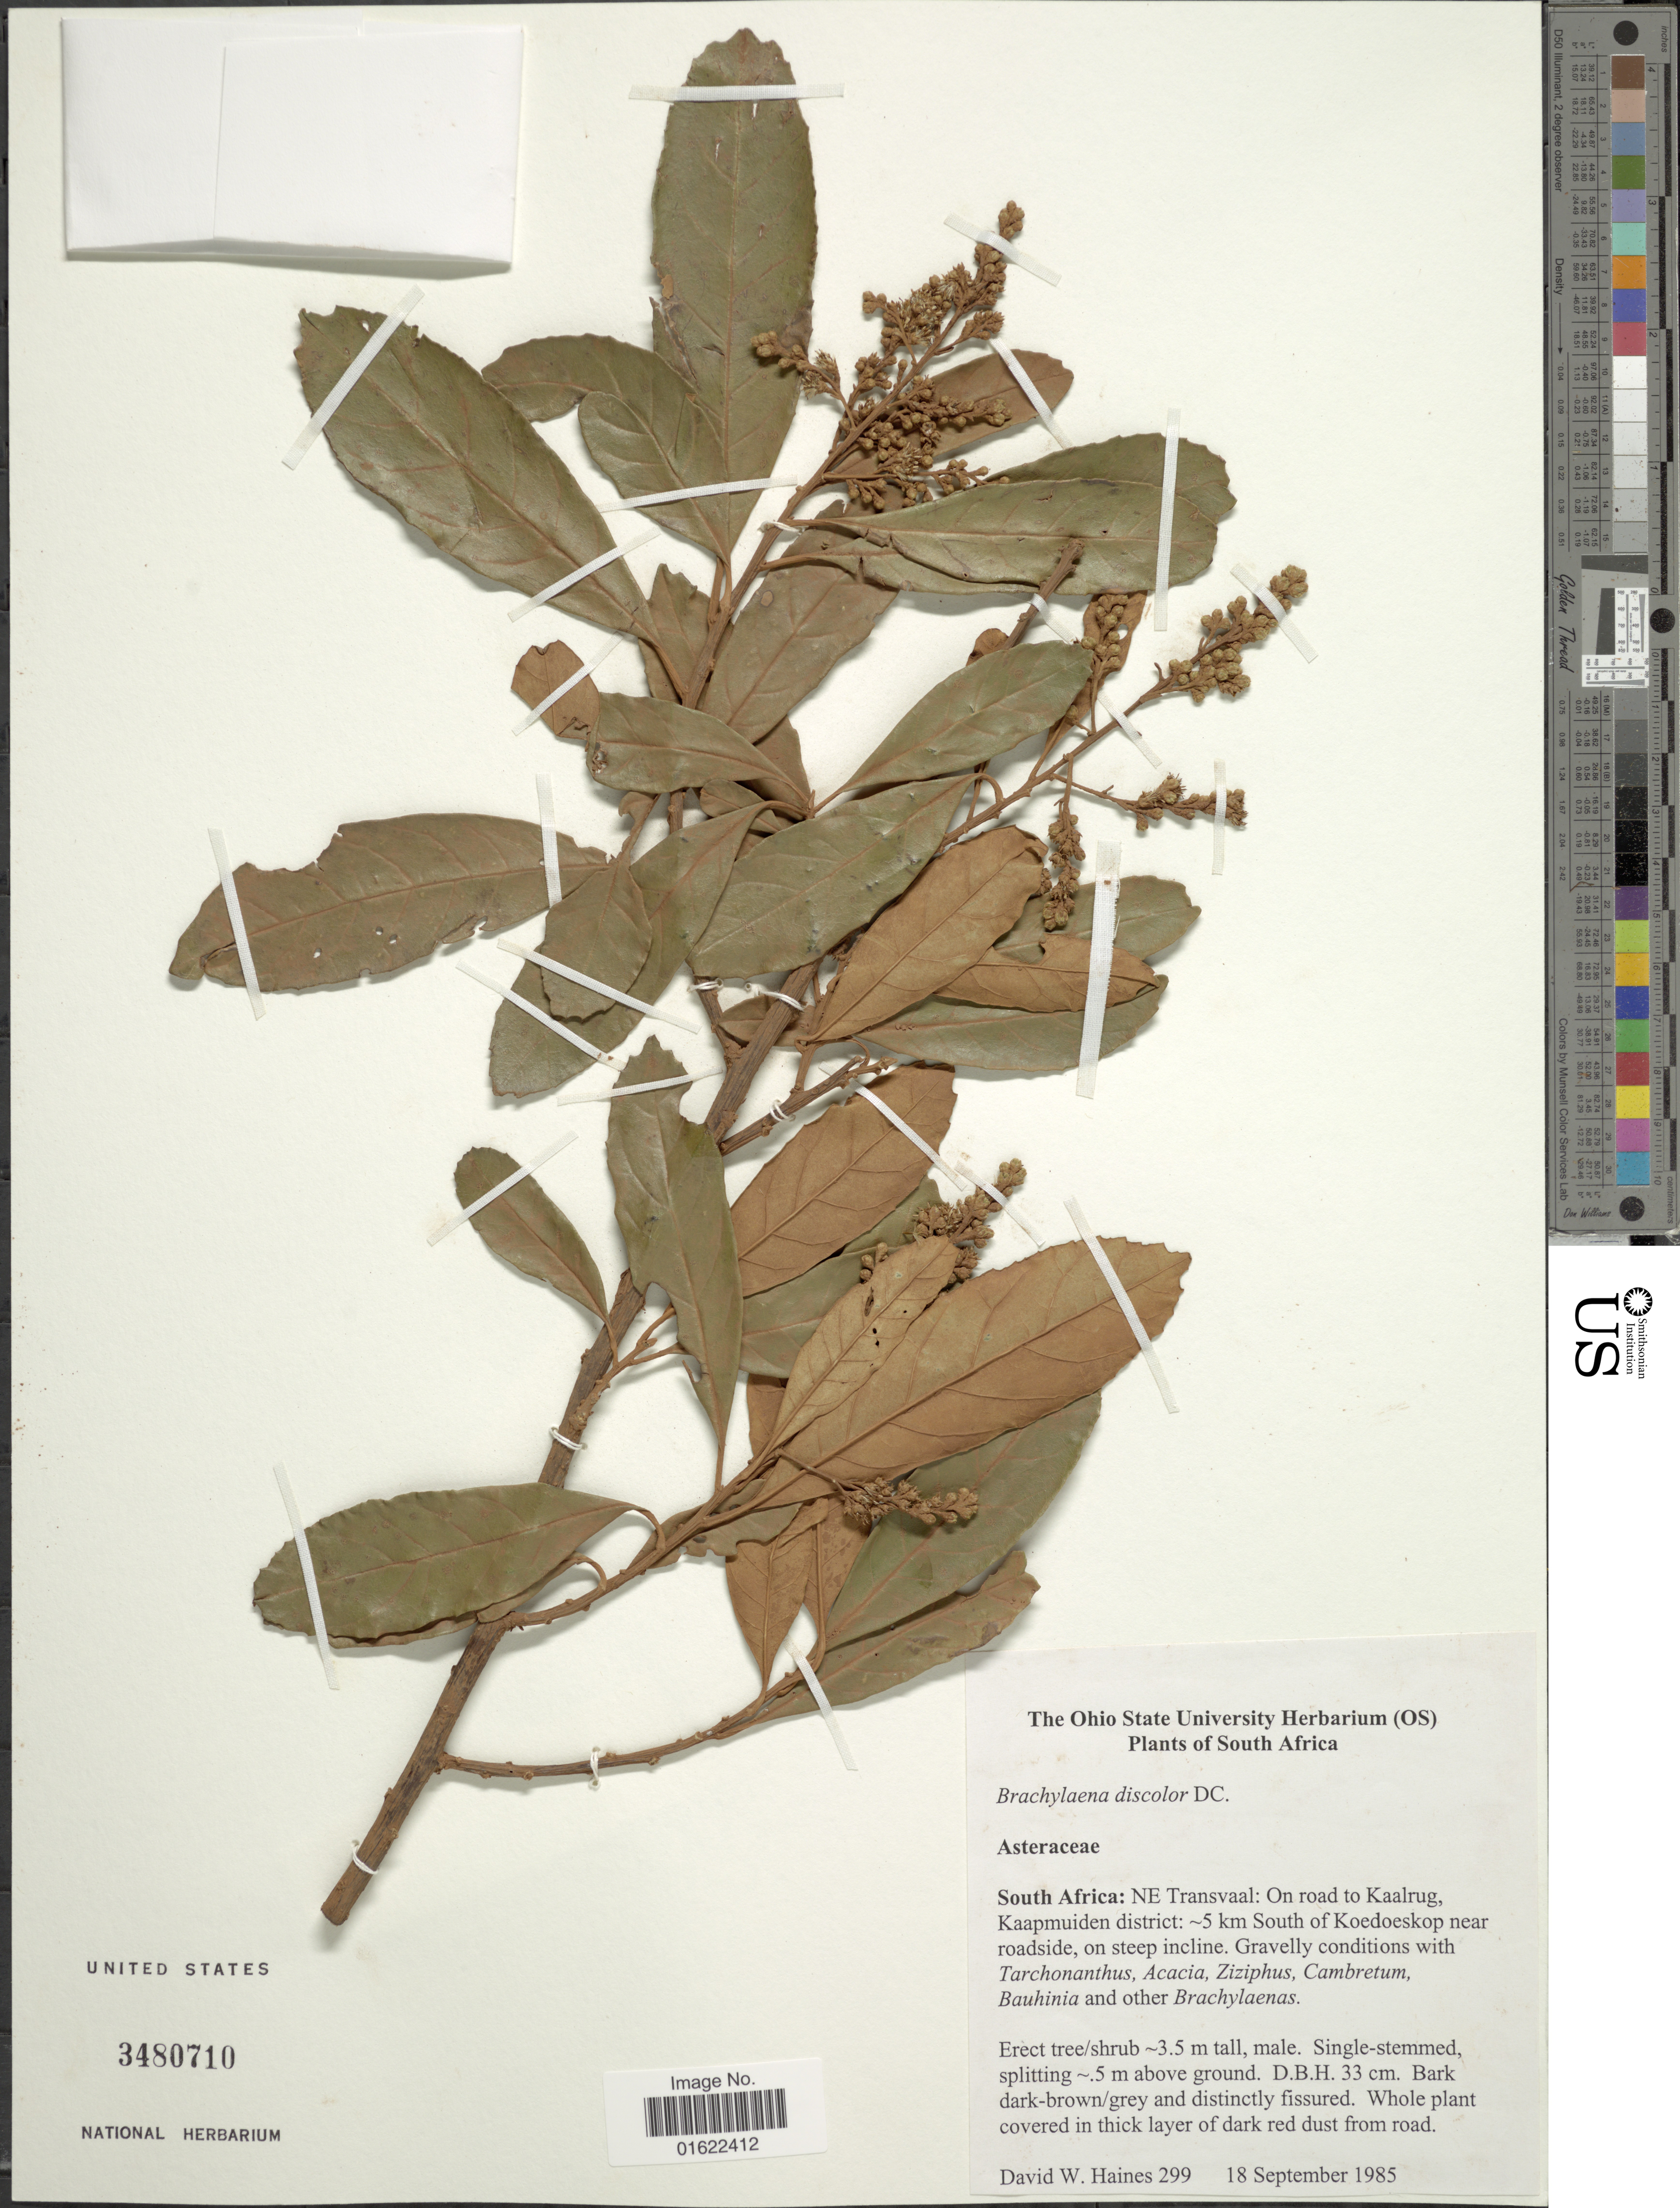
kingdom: Plantae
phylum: Tracheophyta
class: Magnoliopsida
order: Asterales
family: Asteraceae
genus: Brachylaena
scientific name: Brachylaena discolor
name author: DC.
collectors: D. Haines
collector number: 299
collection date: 1985-09-18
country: South Africa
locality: NE Transvaal: On road to Kaalrug, Kaapmuiden district: 5 km South of Koedoeskop near roadside, on steep incline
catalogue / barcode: US 3480710